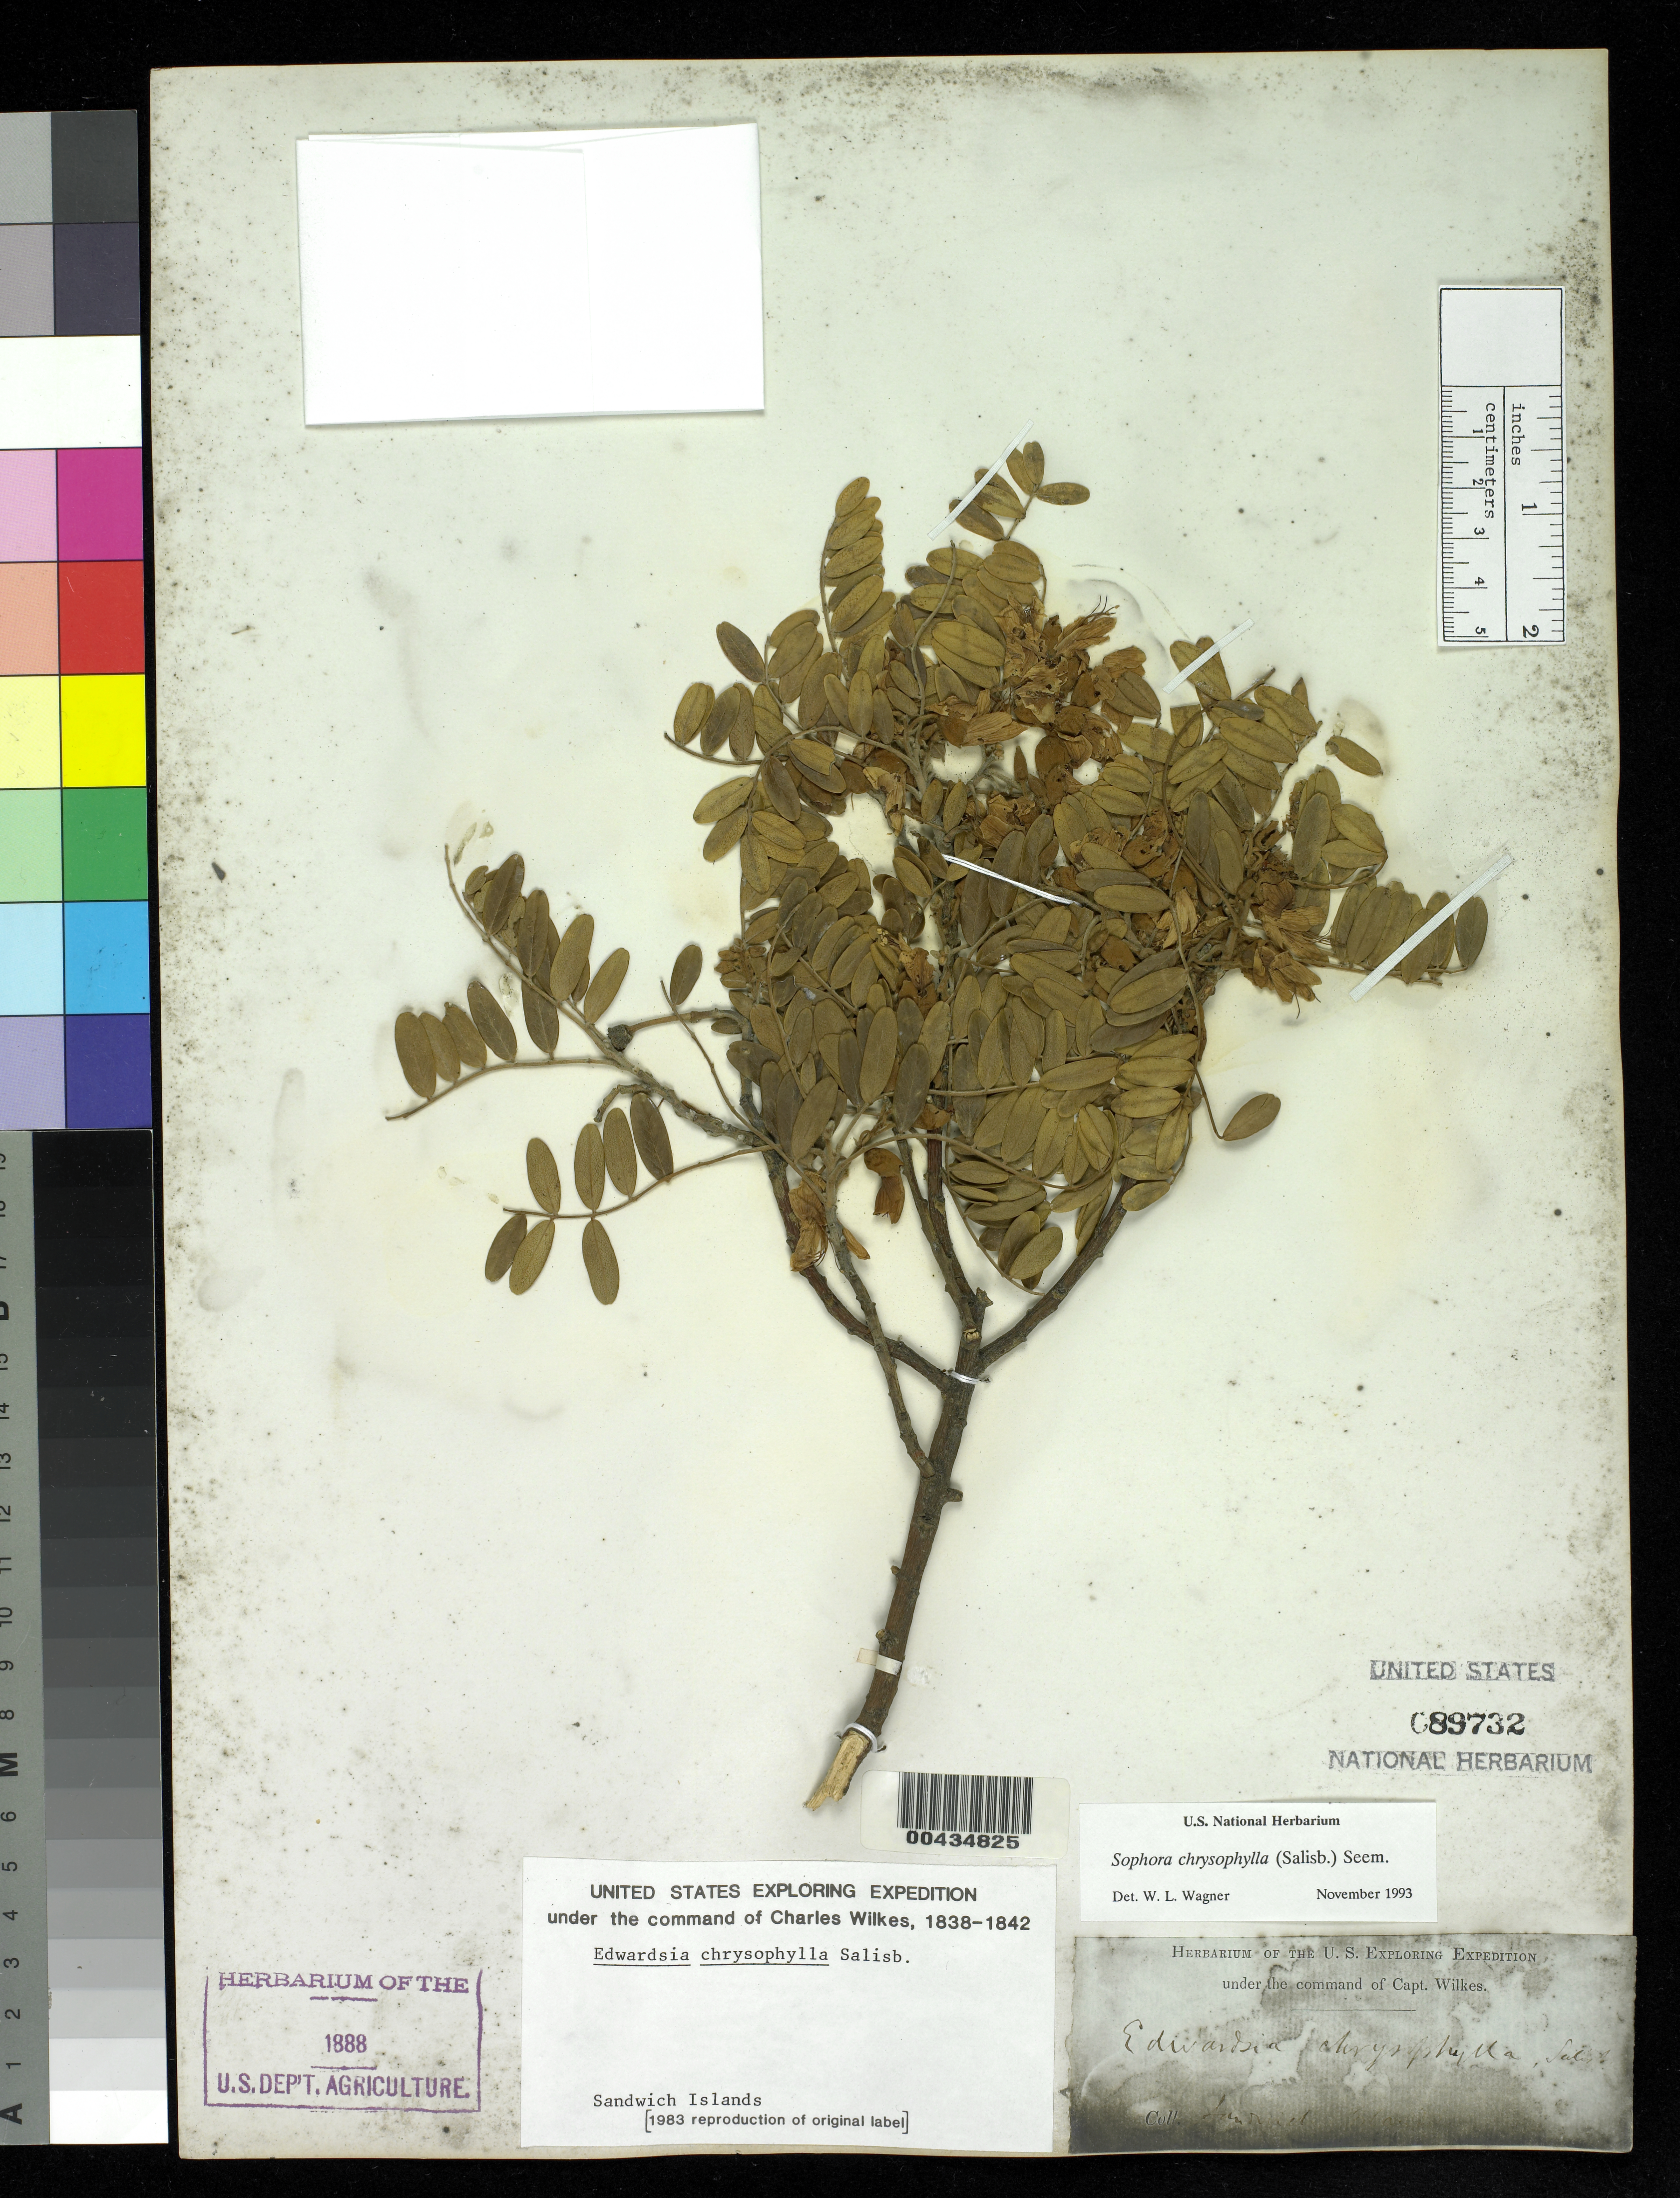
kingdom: Plantae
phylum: Tracheophyta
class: Magnoliopsida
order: Fabales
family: Fabaceae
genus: Sophora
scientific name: Sophora chrysophylla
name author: (Salisb.) Seem.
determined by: Wagner, W. L., (BOT), Smithsonian Institution - National Museum of Natural History (UNITED STATES)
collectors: Wilkes Explor. Exped.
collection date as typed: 1838 to -- --- 1842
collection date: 1838/1842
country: United States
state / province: Hawaii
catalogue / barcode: US 89732